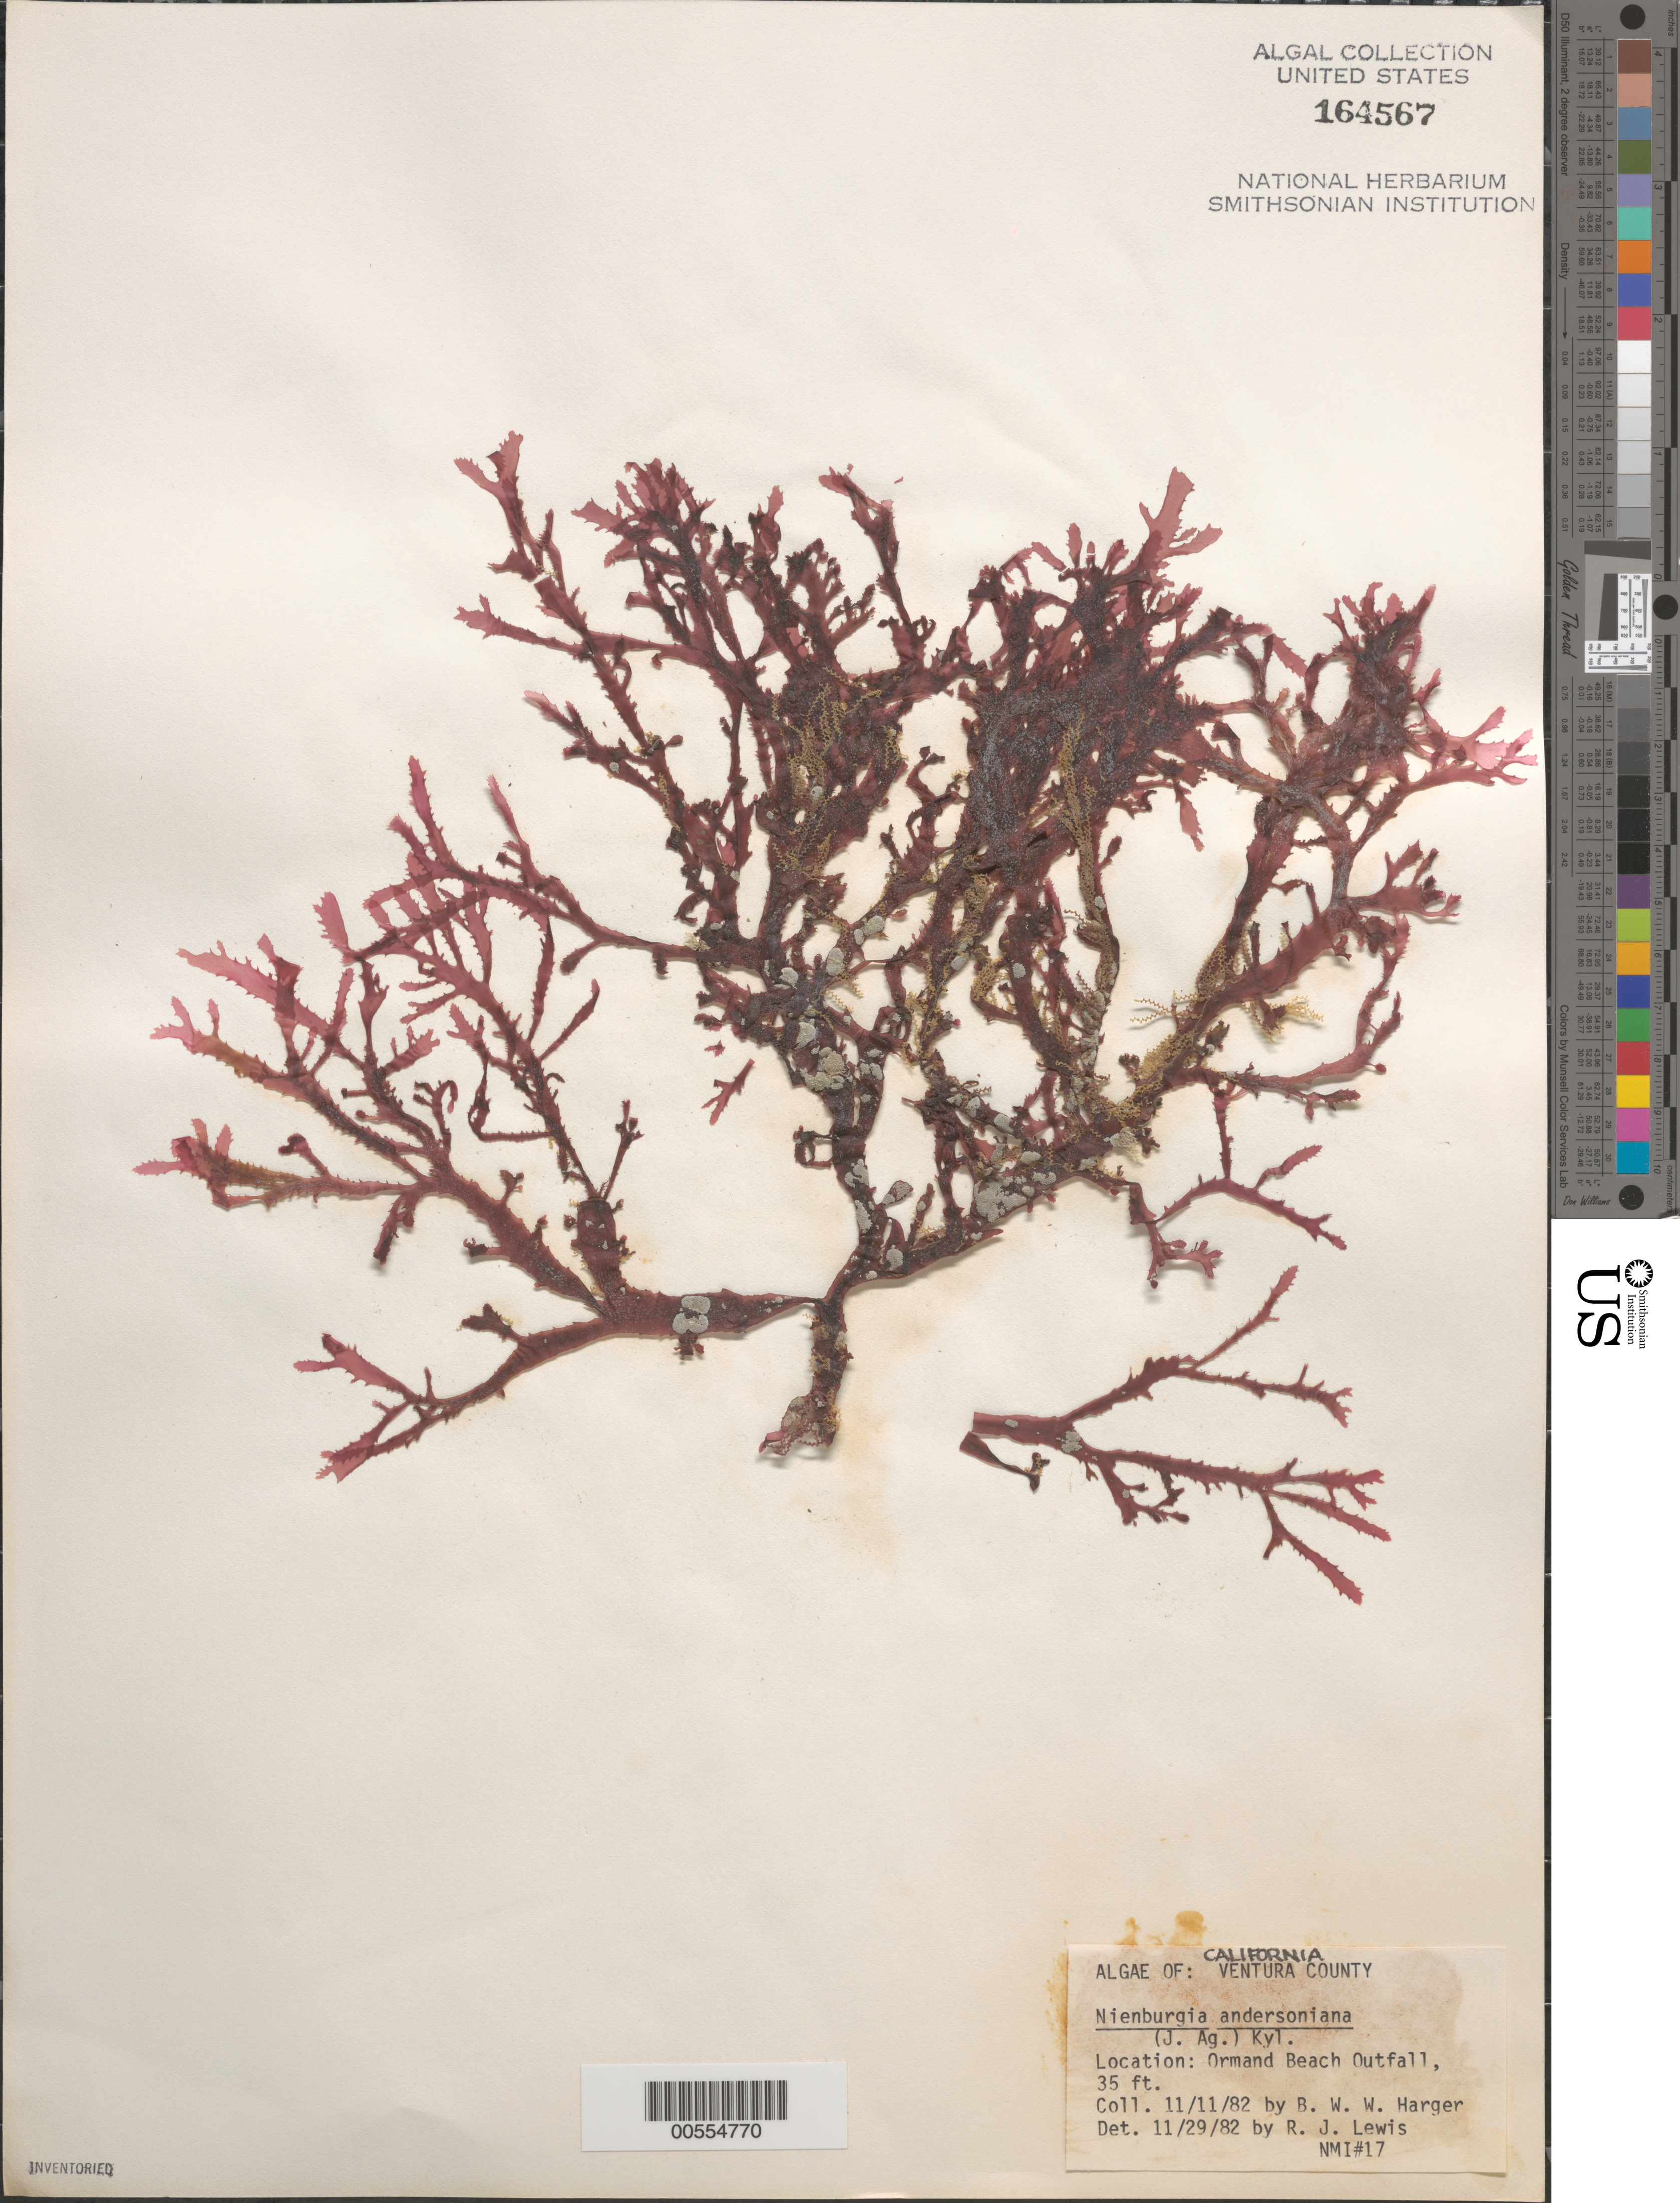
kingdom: Plantae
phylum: Rhodophyta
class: Florideophyceae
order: Ceramiales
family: Delesseriaceae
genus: Nienburgia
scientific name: Nienburgia andersoniana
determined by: Lewis, R. J.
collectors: B. W. Harger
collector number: NMI 17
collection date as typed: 11 Nov 1982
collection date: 1982-11-11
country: United States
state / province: California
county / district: Ventura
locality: Ormand Beach outfall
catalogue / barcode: US 164567